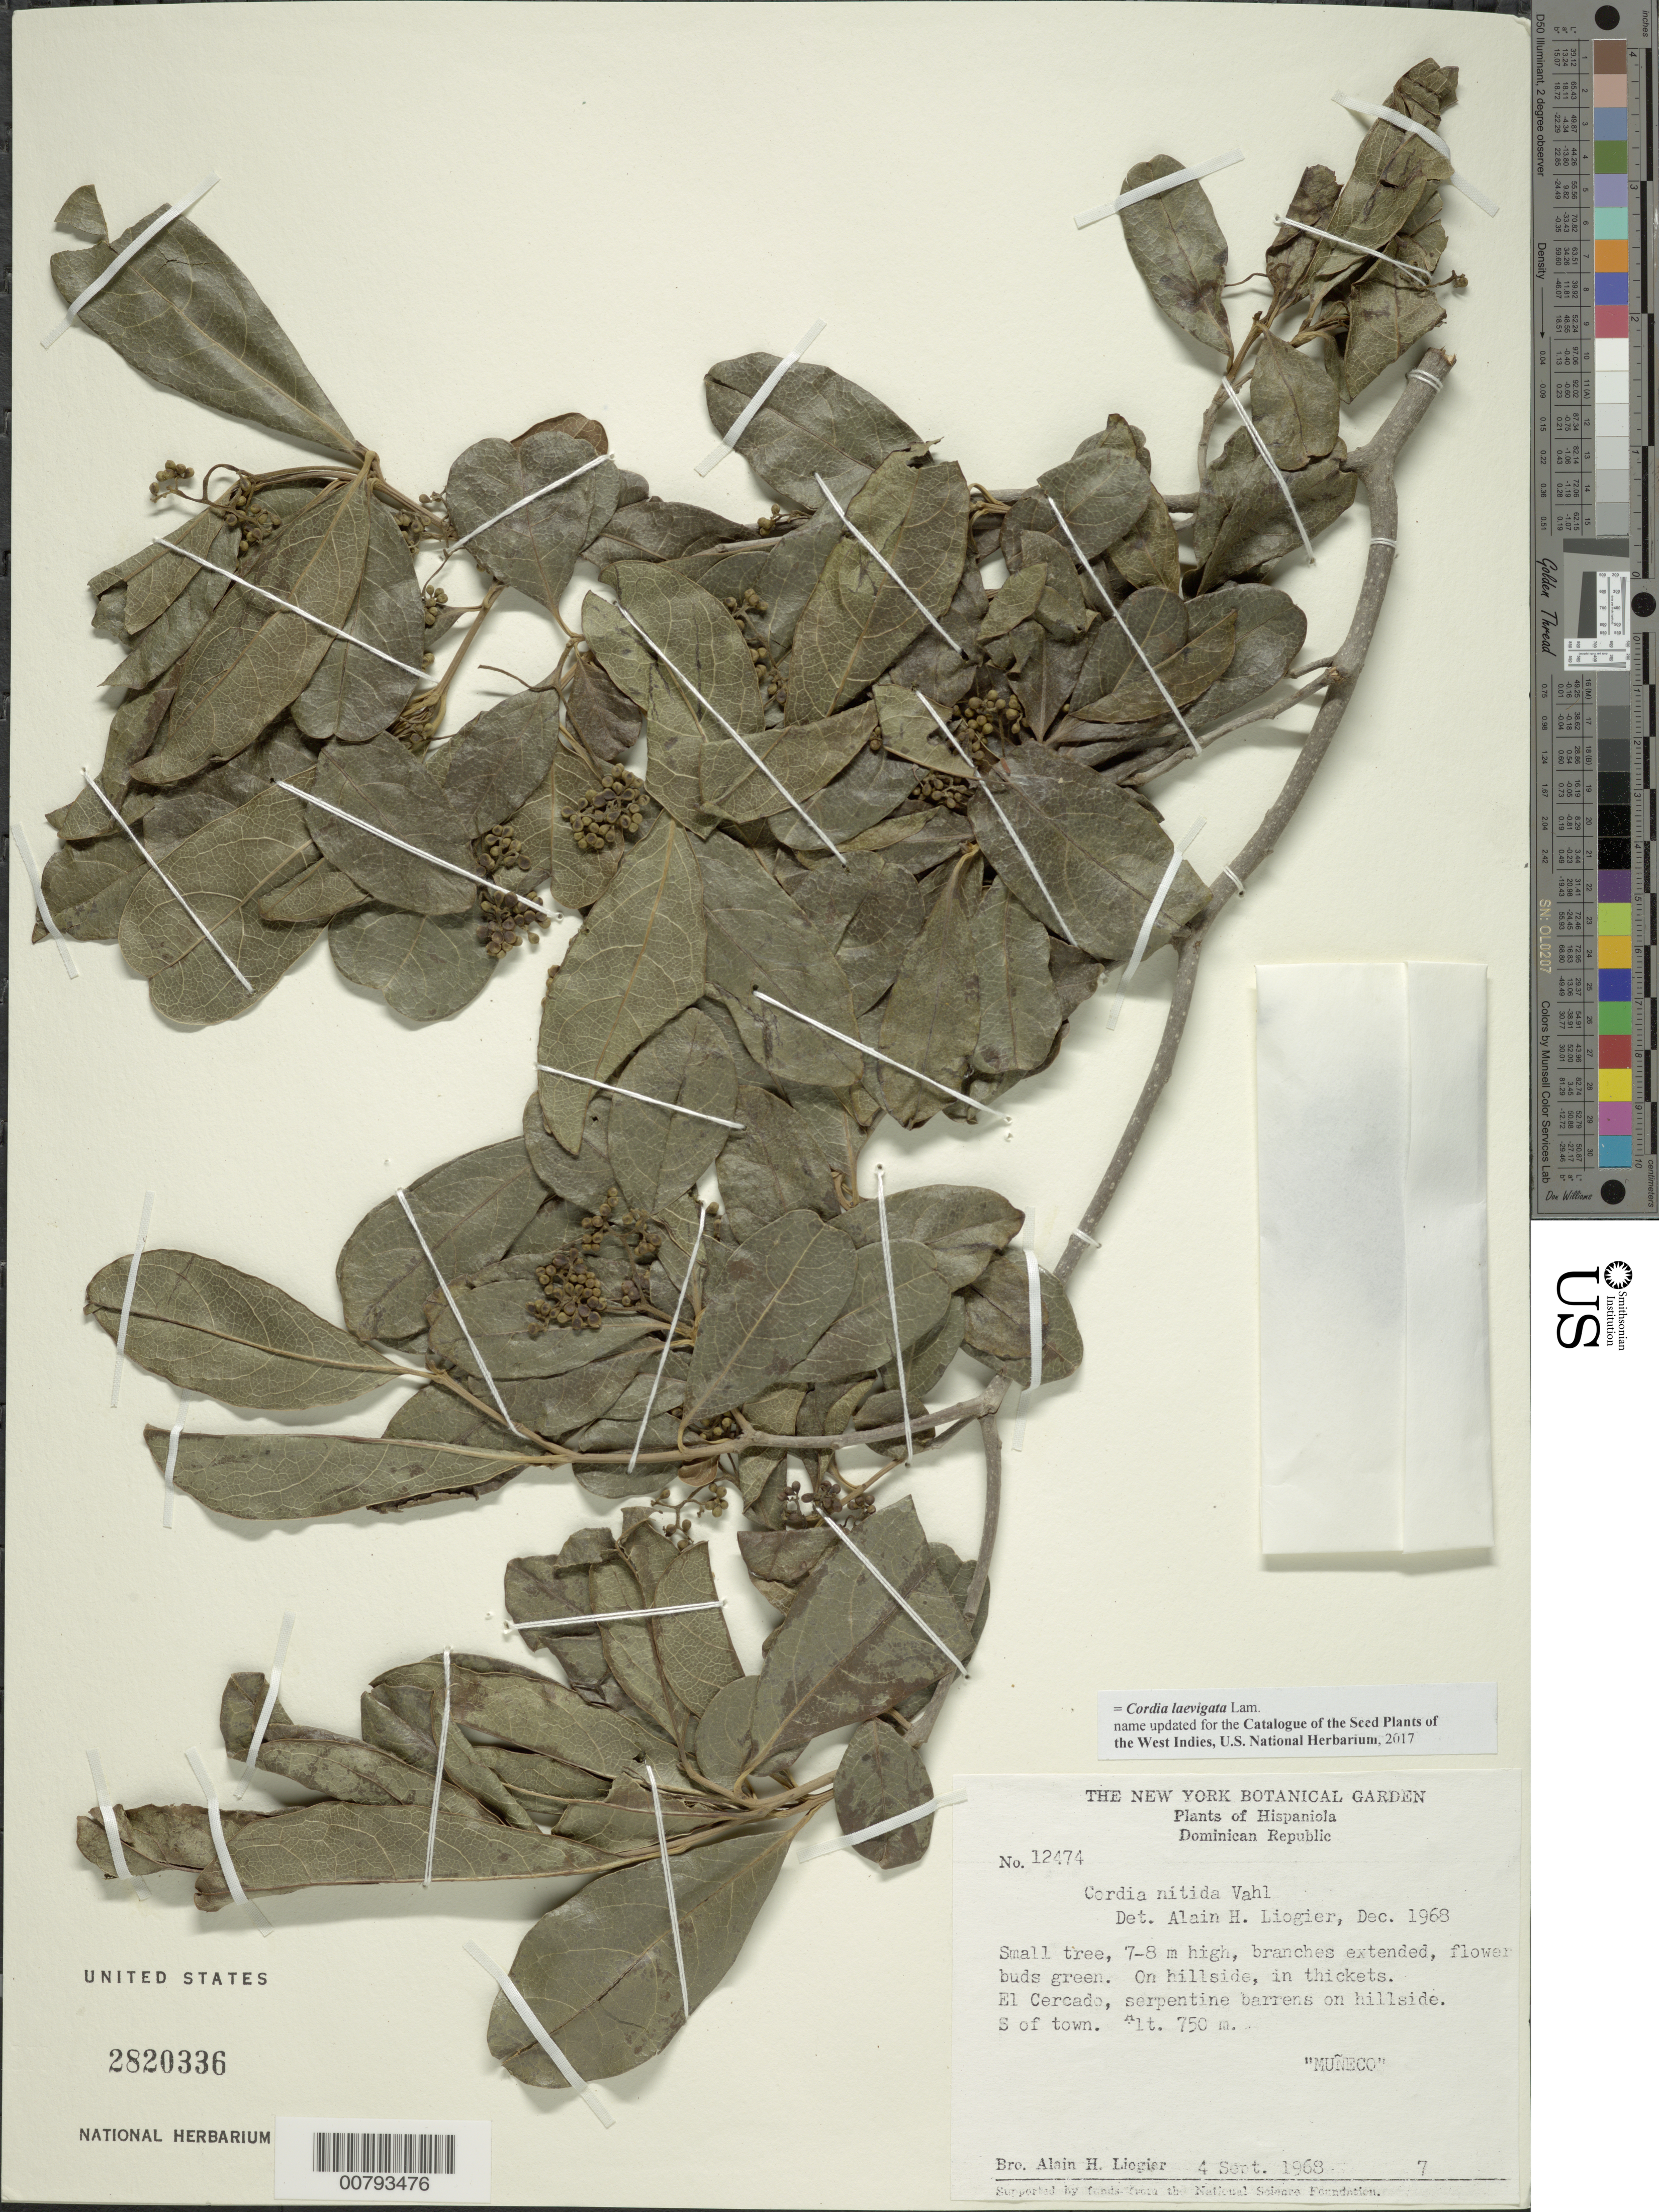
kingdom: Plantae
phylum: Tracheophyta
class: Magnoliopsida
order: Boraginales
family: Cordiaceae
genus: Cordia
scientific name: Cordia laevigata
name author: Lam.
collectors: A. H. Liogier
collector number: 12474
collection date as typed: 04 Sep 1968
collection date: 1968-09-04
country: Dominican Republic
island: Hispaniola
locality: El Cercado, s. of town.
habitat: On hillside, in thickets, serpentine barrens on hillside.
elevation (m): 750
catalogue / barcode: US 2820336